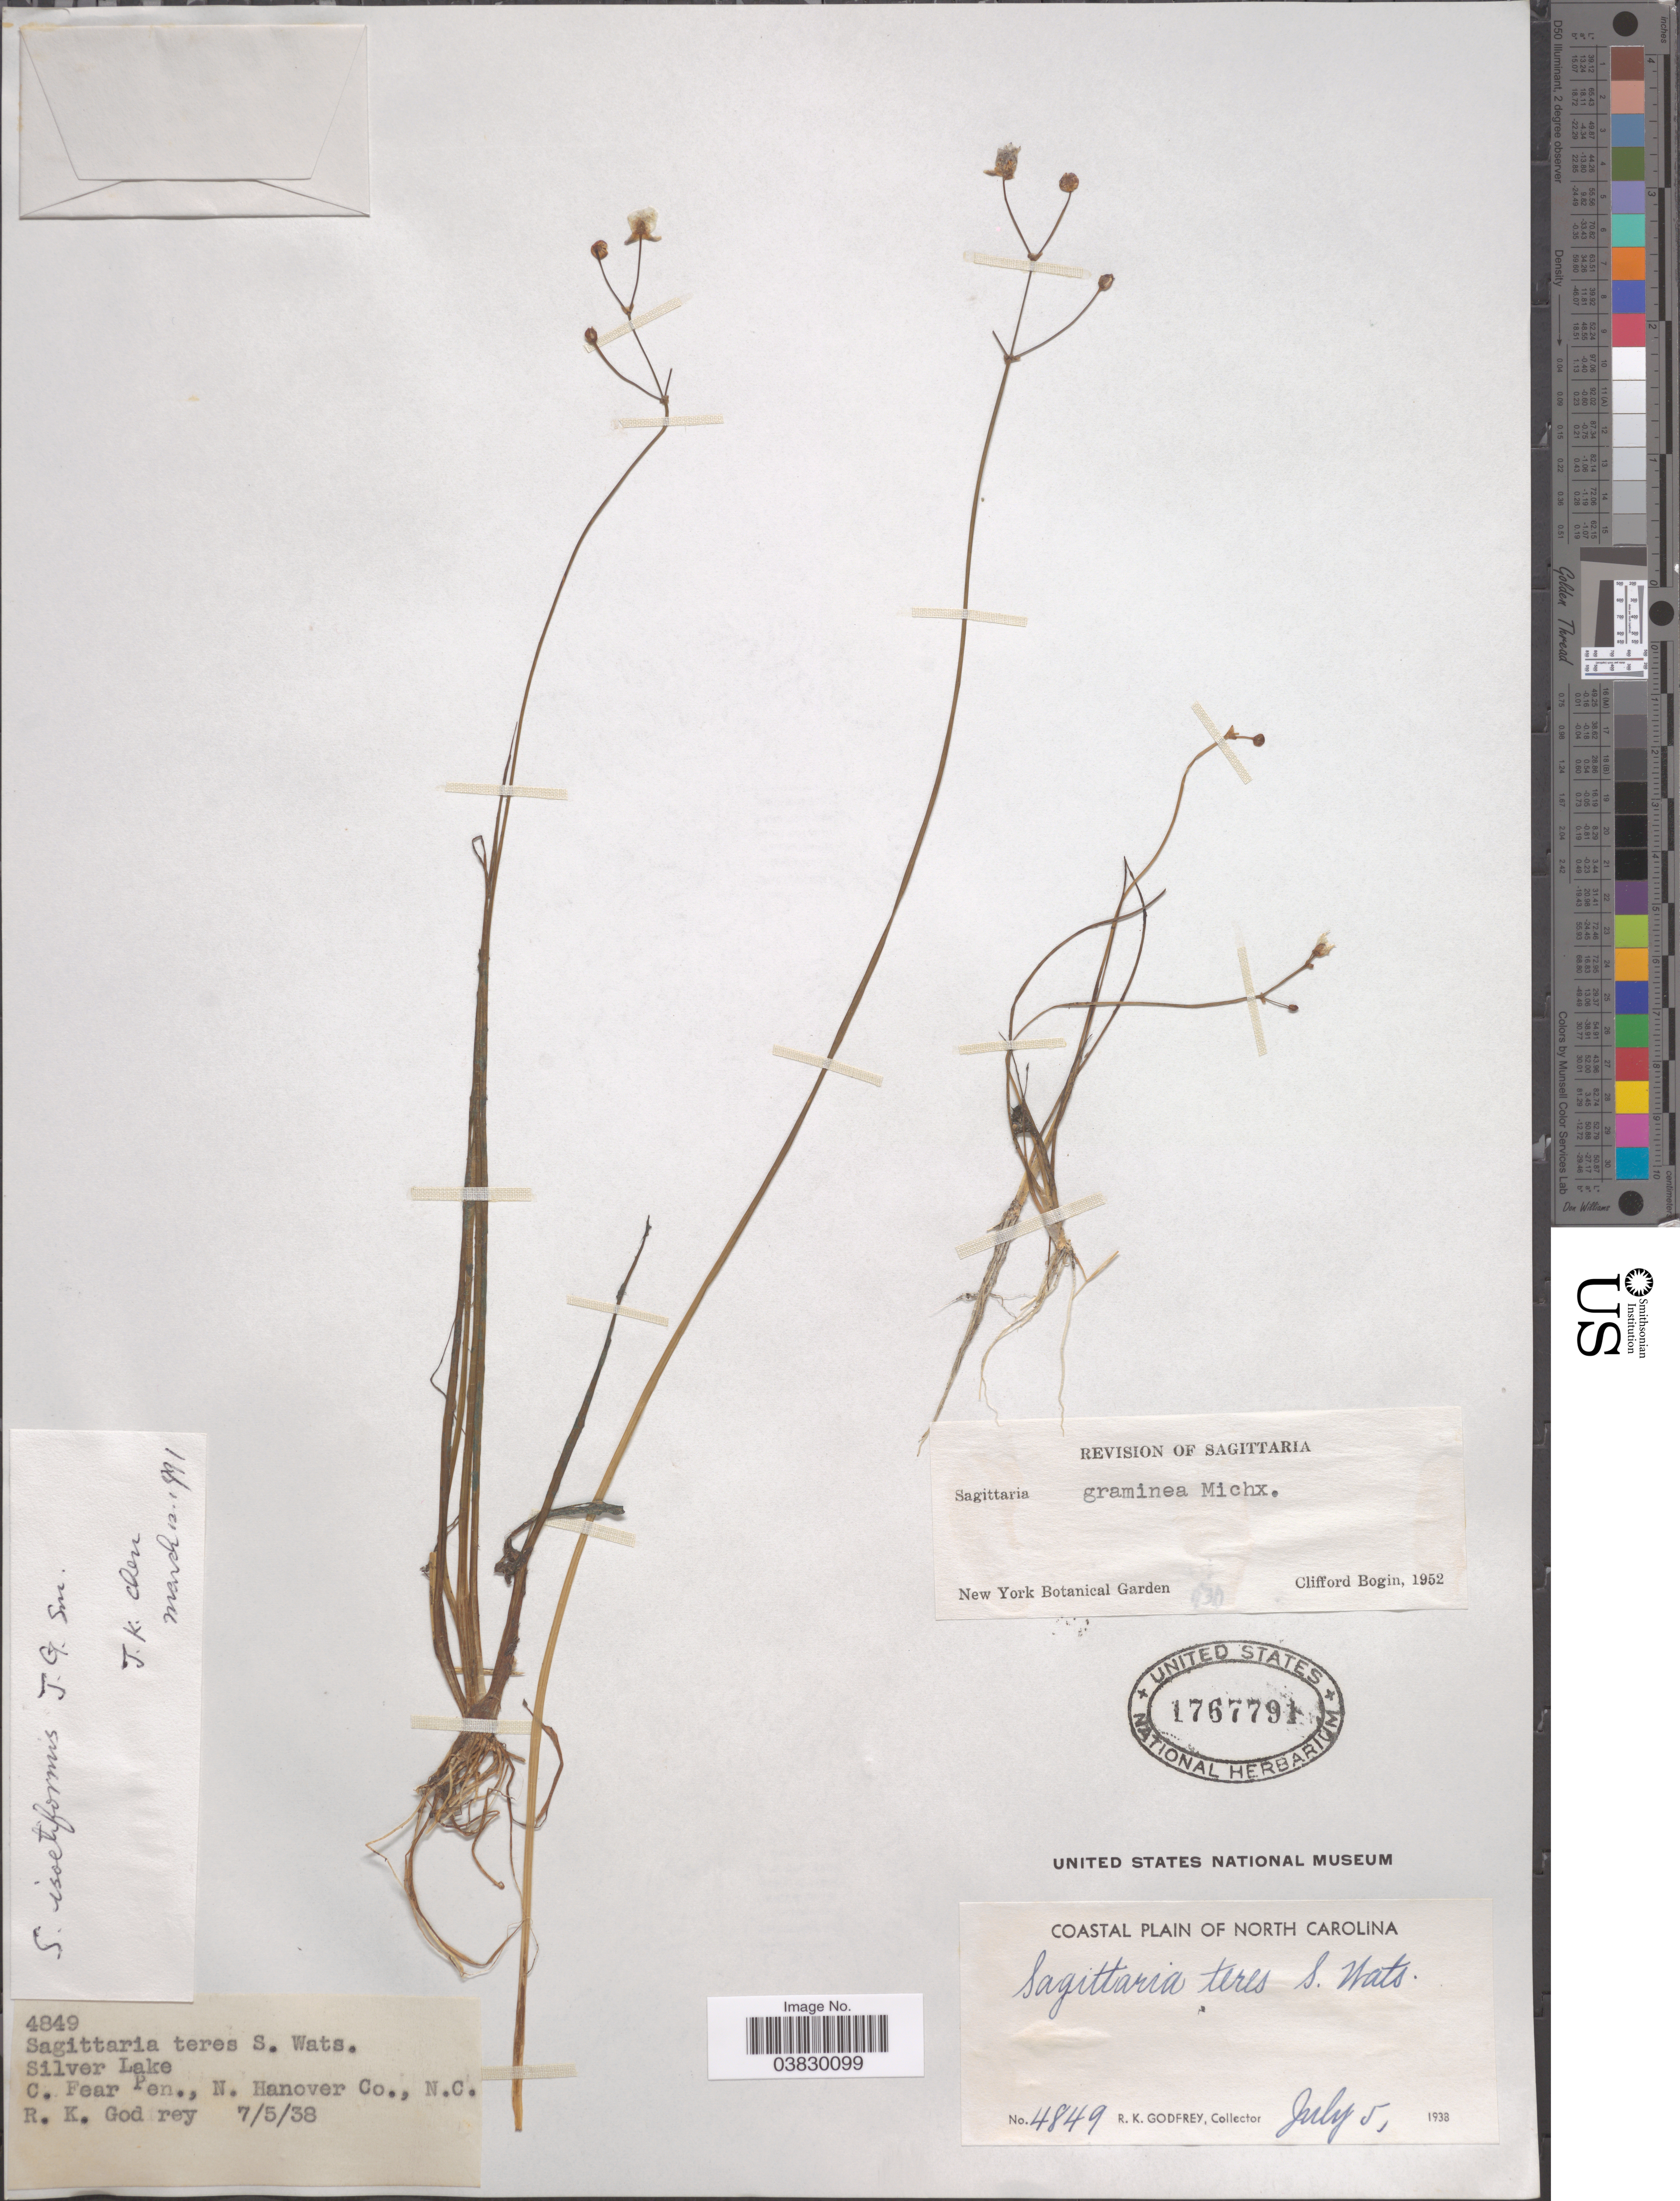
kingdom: Plantae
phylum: Tracheophyta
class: Liliopsida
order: Alismatales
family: Alismataceae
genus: Sagittaria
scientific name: Sagittaria graminea var. graminea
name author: Michx.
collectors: R. K. Godfrey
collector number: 4849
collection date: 1938-07-05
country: United States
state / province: North Carolina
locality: Coastal Plain of North Carolina. Silver Lake. C. Fear Pen., N. Hanover Co.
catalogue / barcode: US 1767791